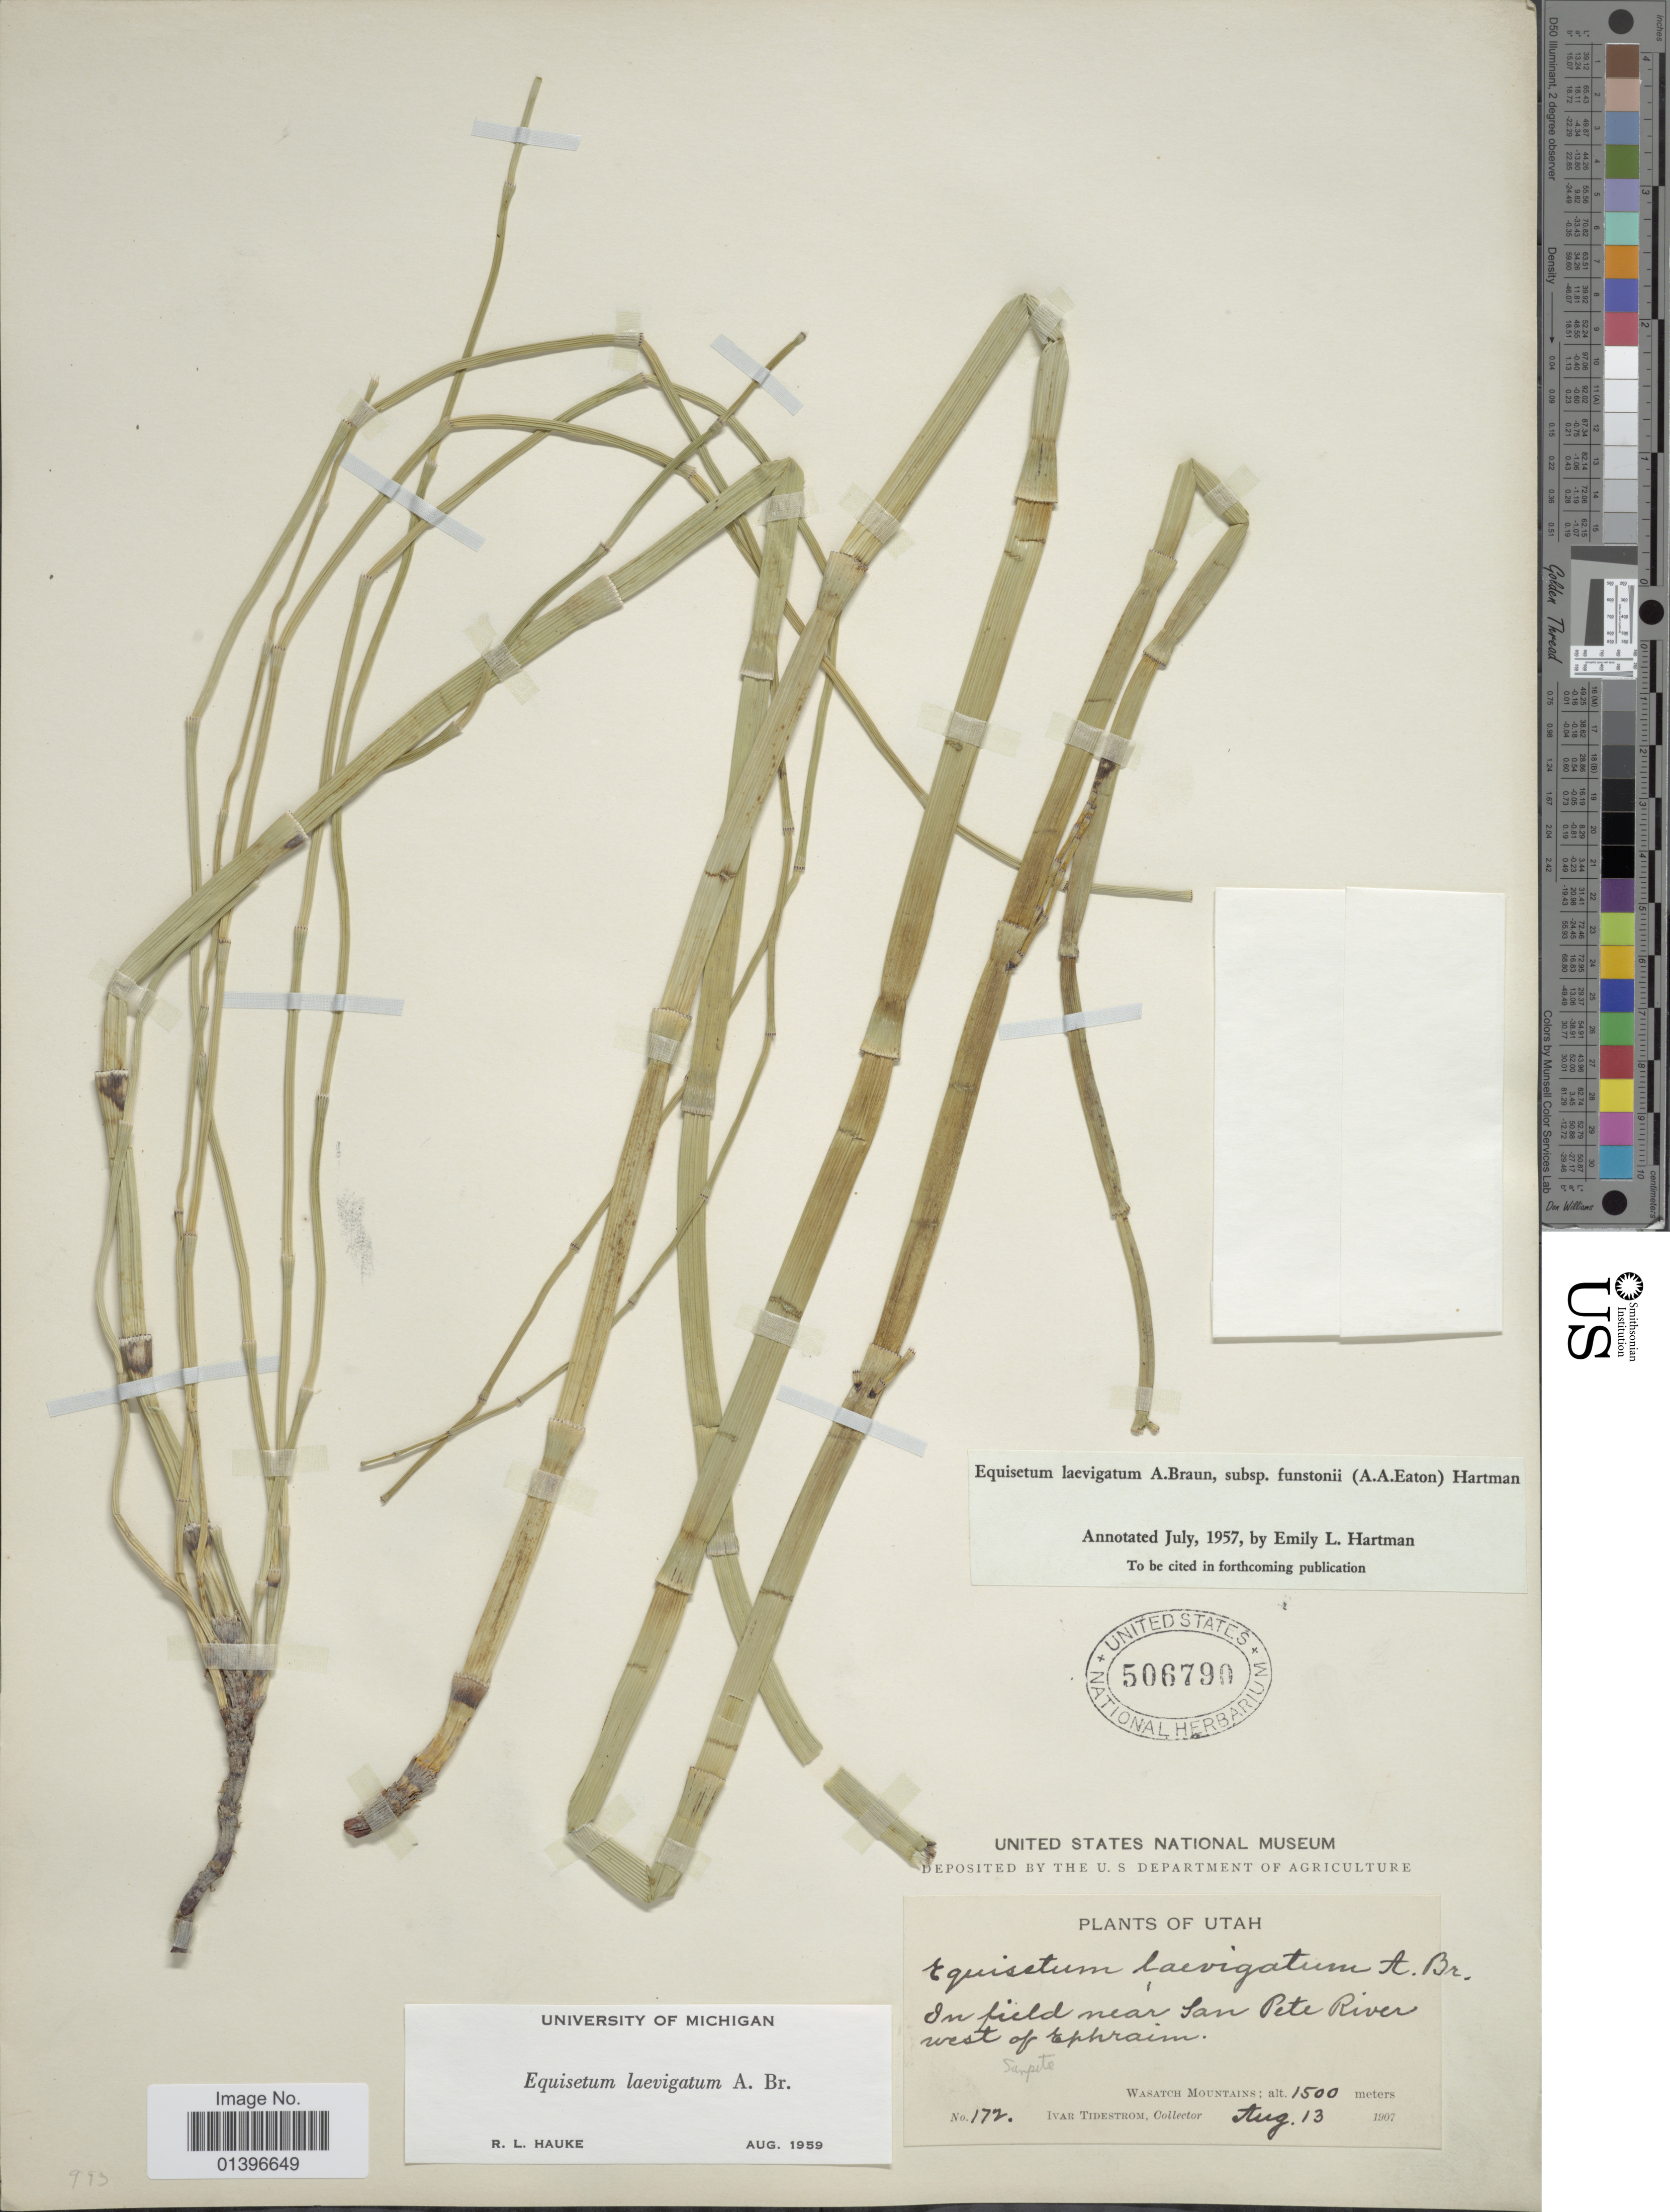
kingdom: Plantae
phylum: Tracheophyta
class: Polypodiopsida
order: Equisetales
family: Equisetaceae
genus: Equisetum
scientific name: Equisetum laevigatum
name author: A. Braun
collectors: I. F. Tidestrom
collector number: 172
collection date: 1907-08-13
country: United States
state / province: Utah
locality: In field near San Pete River west of Ephraim, Sanpete, Wasatch Mountains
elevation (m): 1500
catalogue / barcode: US 506790